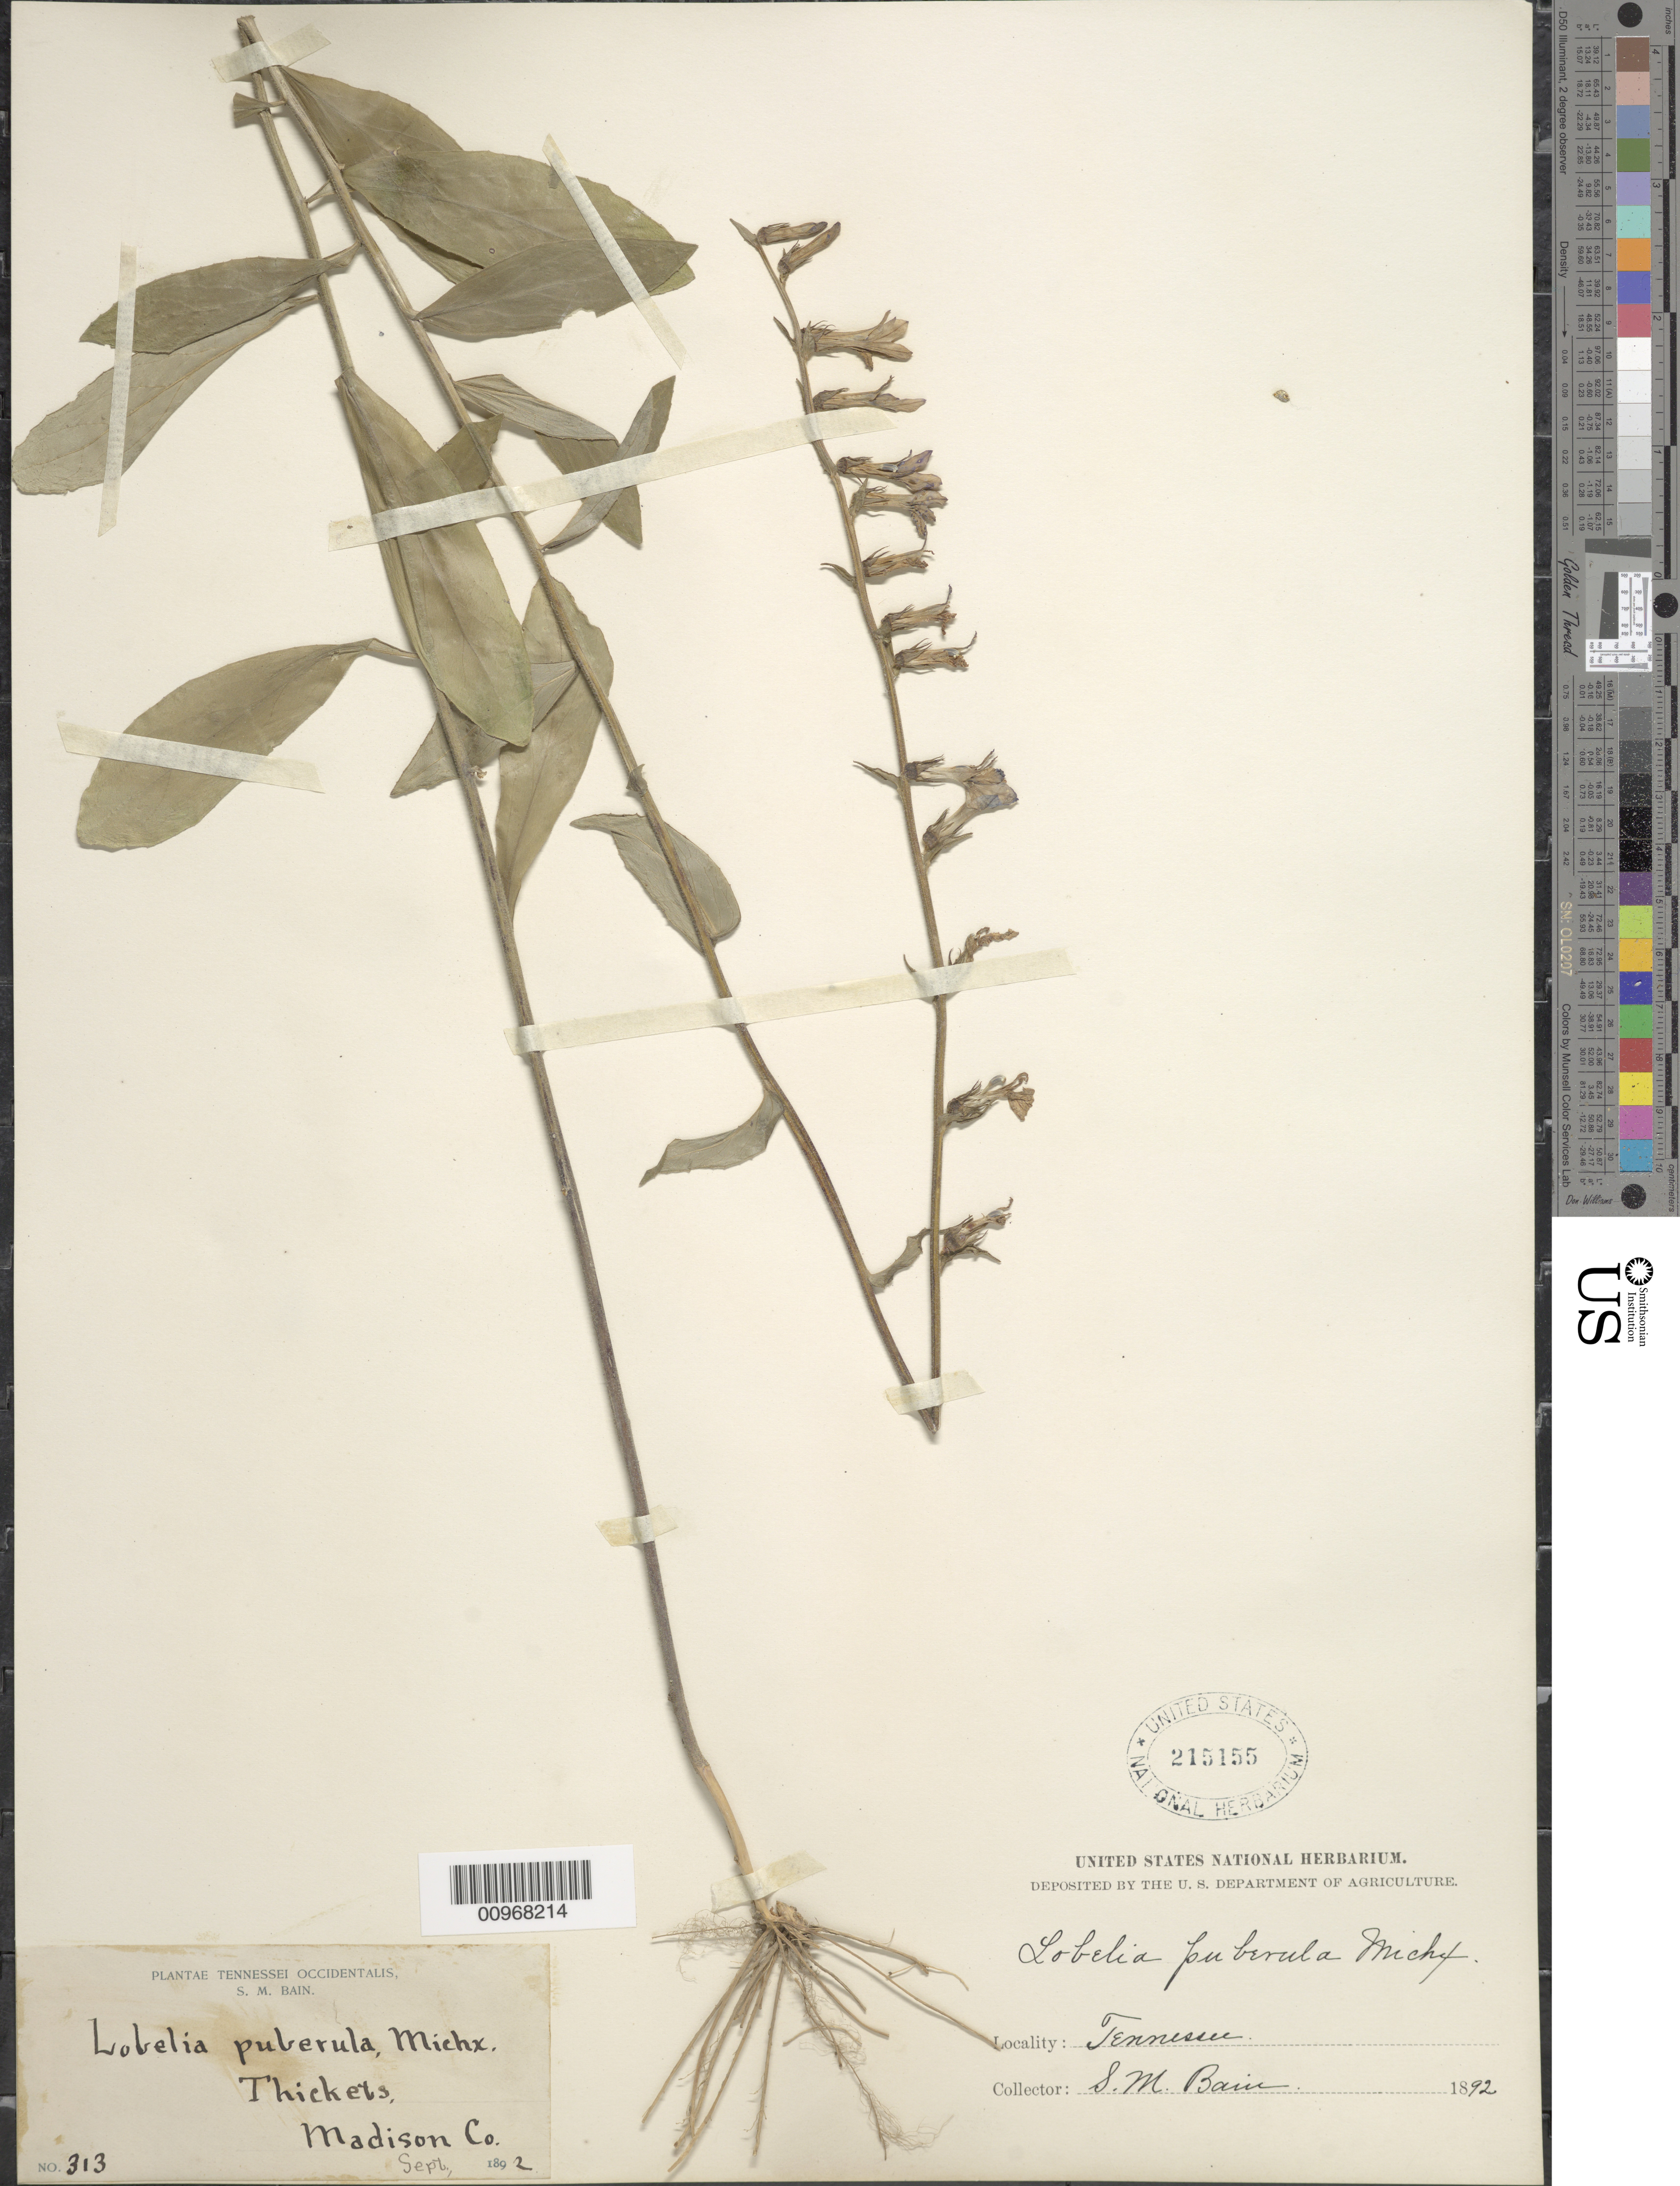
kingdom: Plantae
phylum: Tracheophyta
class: Magnoliopsida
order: Asterales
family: Campanulaceae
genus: Lobelia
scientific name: Lobelia puberula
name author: Michx.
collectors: S. M. Bain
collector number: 313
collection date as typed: Sep 1892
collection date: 1892-09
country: United States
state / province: Tennessee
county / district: Madison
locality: Madison Co.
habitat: thickets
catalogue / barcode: US 215155